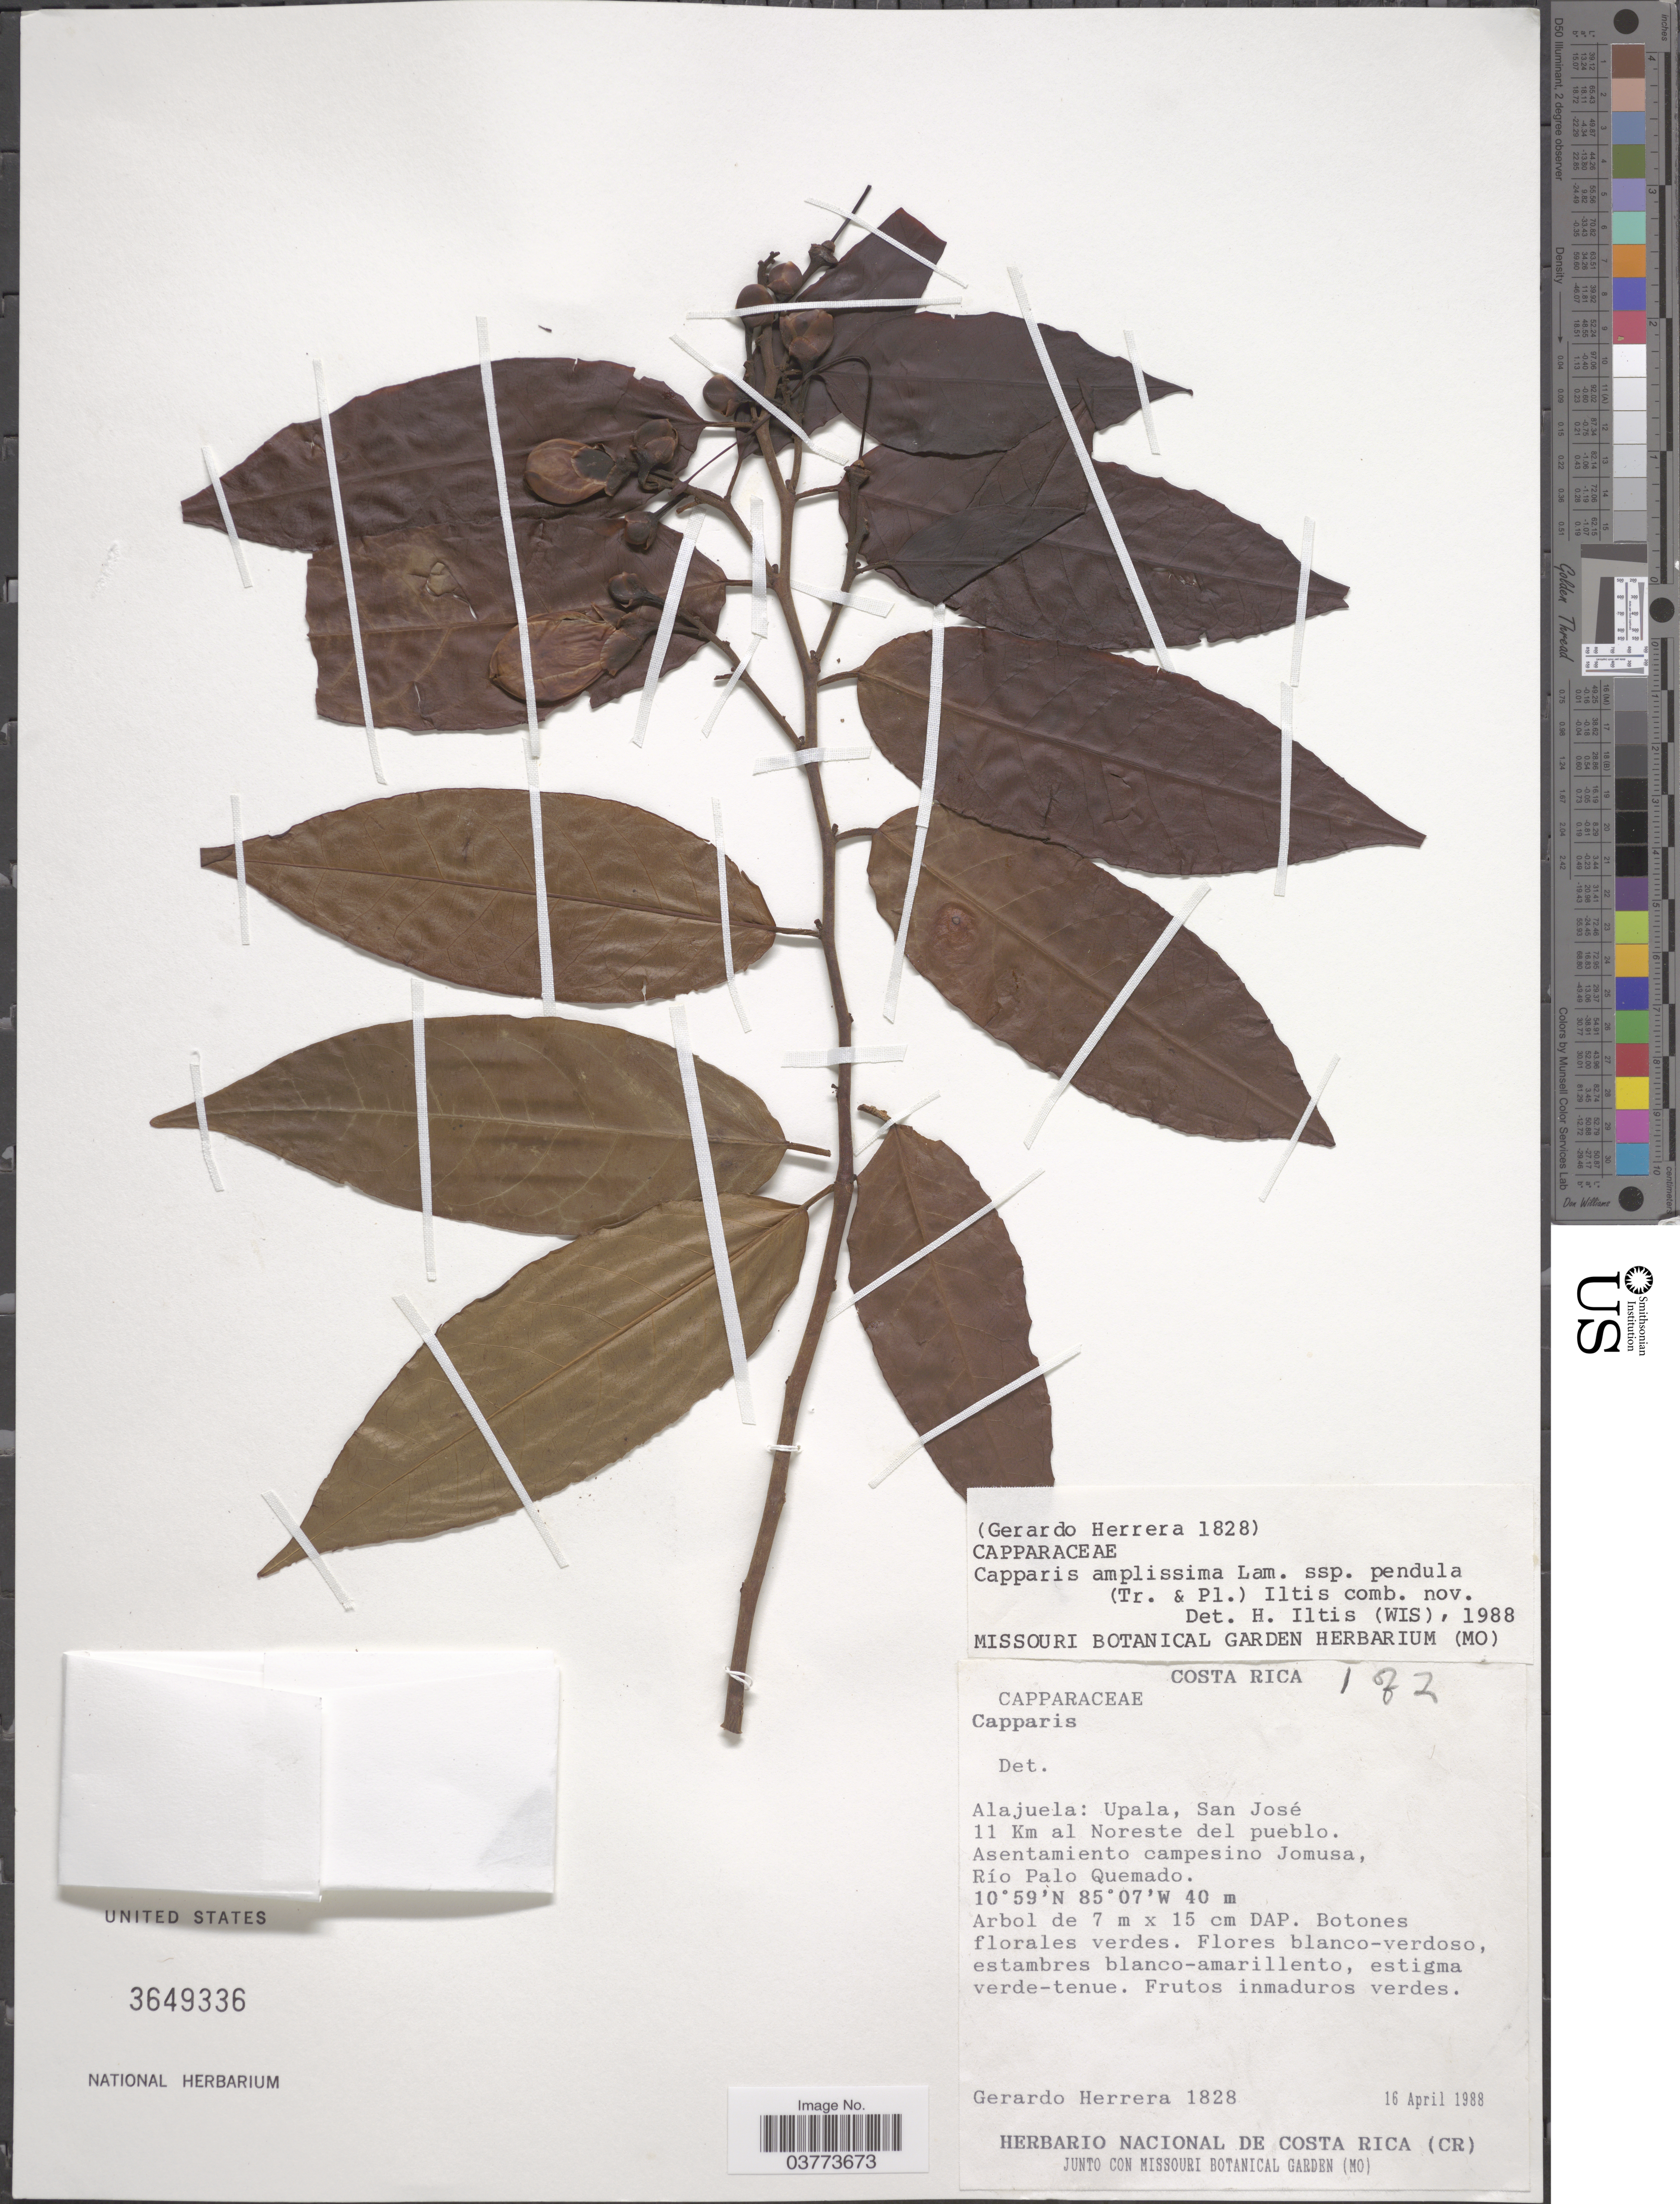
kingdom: Plantae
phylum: Tracheophyta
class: Magnoliopsida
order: Brassicales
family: Capparaceae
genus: Cynophalla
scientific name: Cynophalla amplissima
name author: (Lam.) Iltis & Cornejo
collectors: G. Herrera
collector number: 1828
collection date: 1988-04-26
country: Costa Rica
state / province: Alajuela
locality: Upala, San José 11 Km al Noreste del pueblo. Asentamiento campesino Jomusa, Río Palo Quemado.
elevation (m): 40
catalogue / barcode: US 3649336